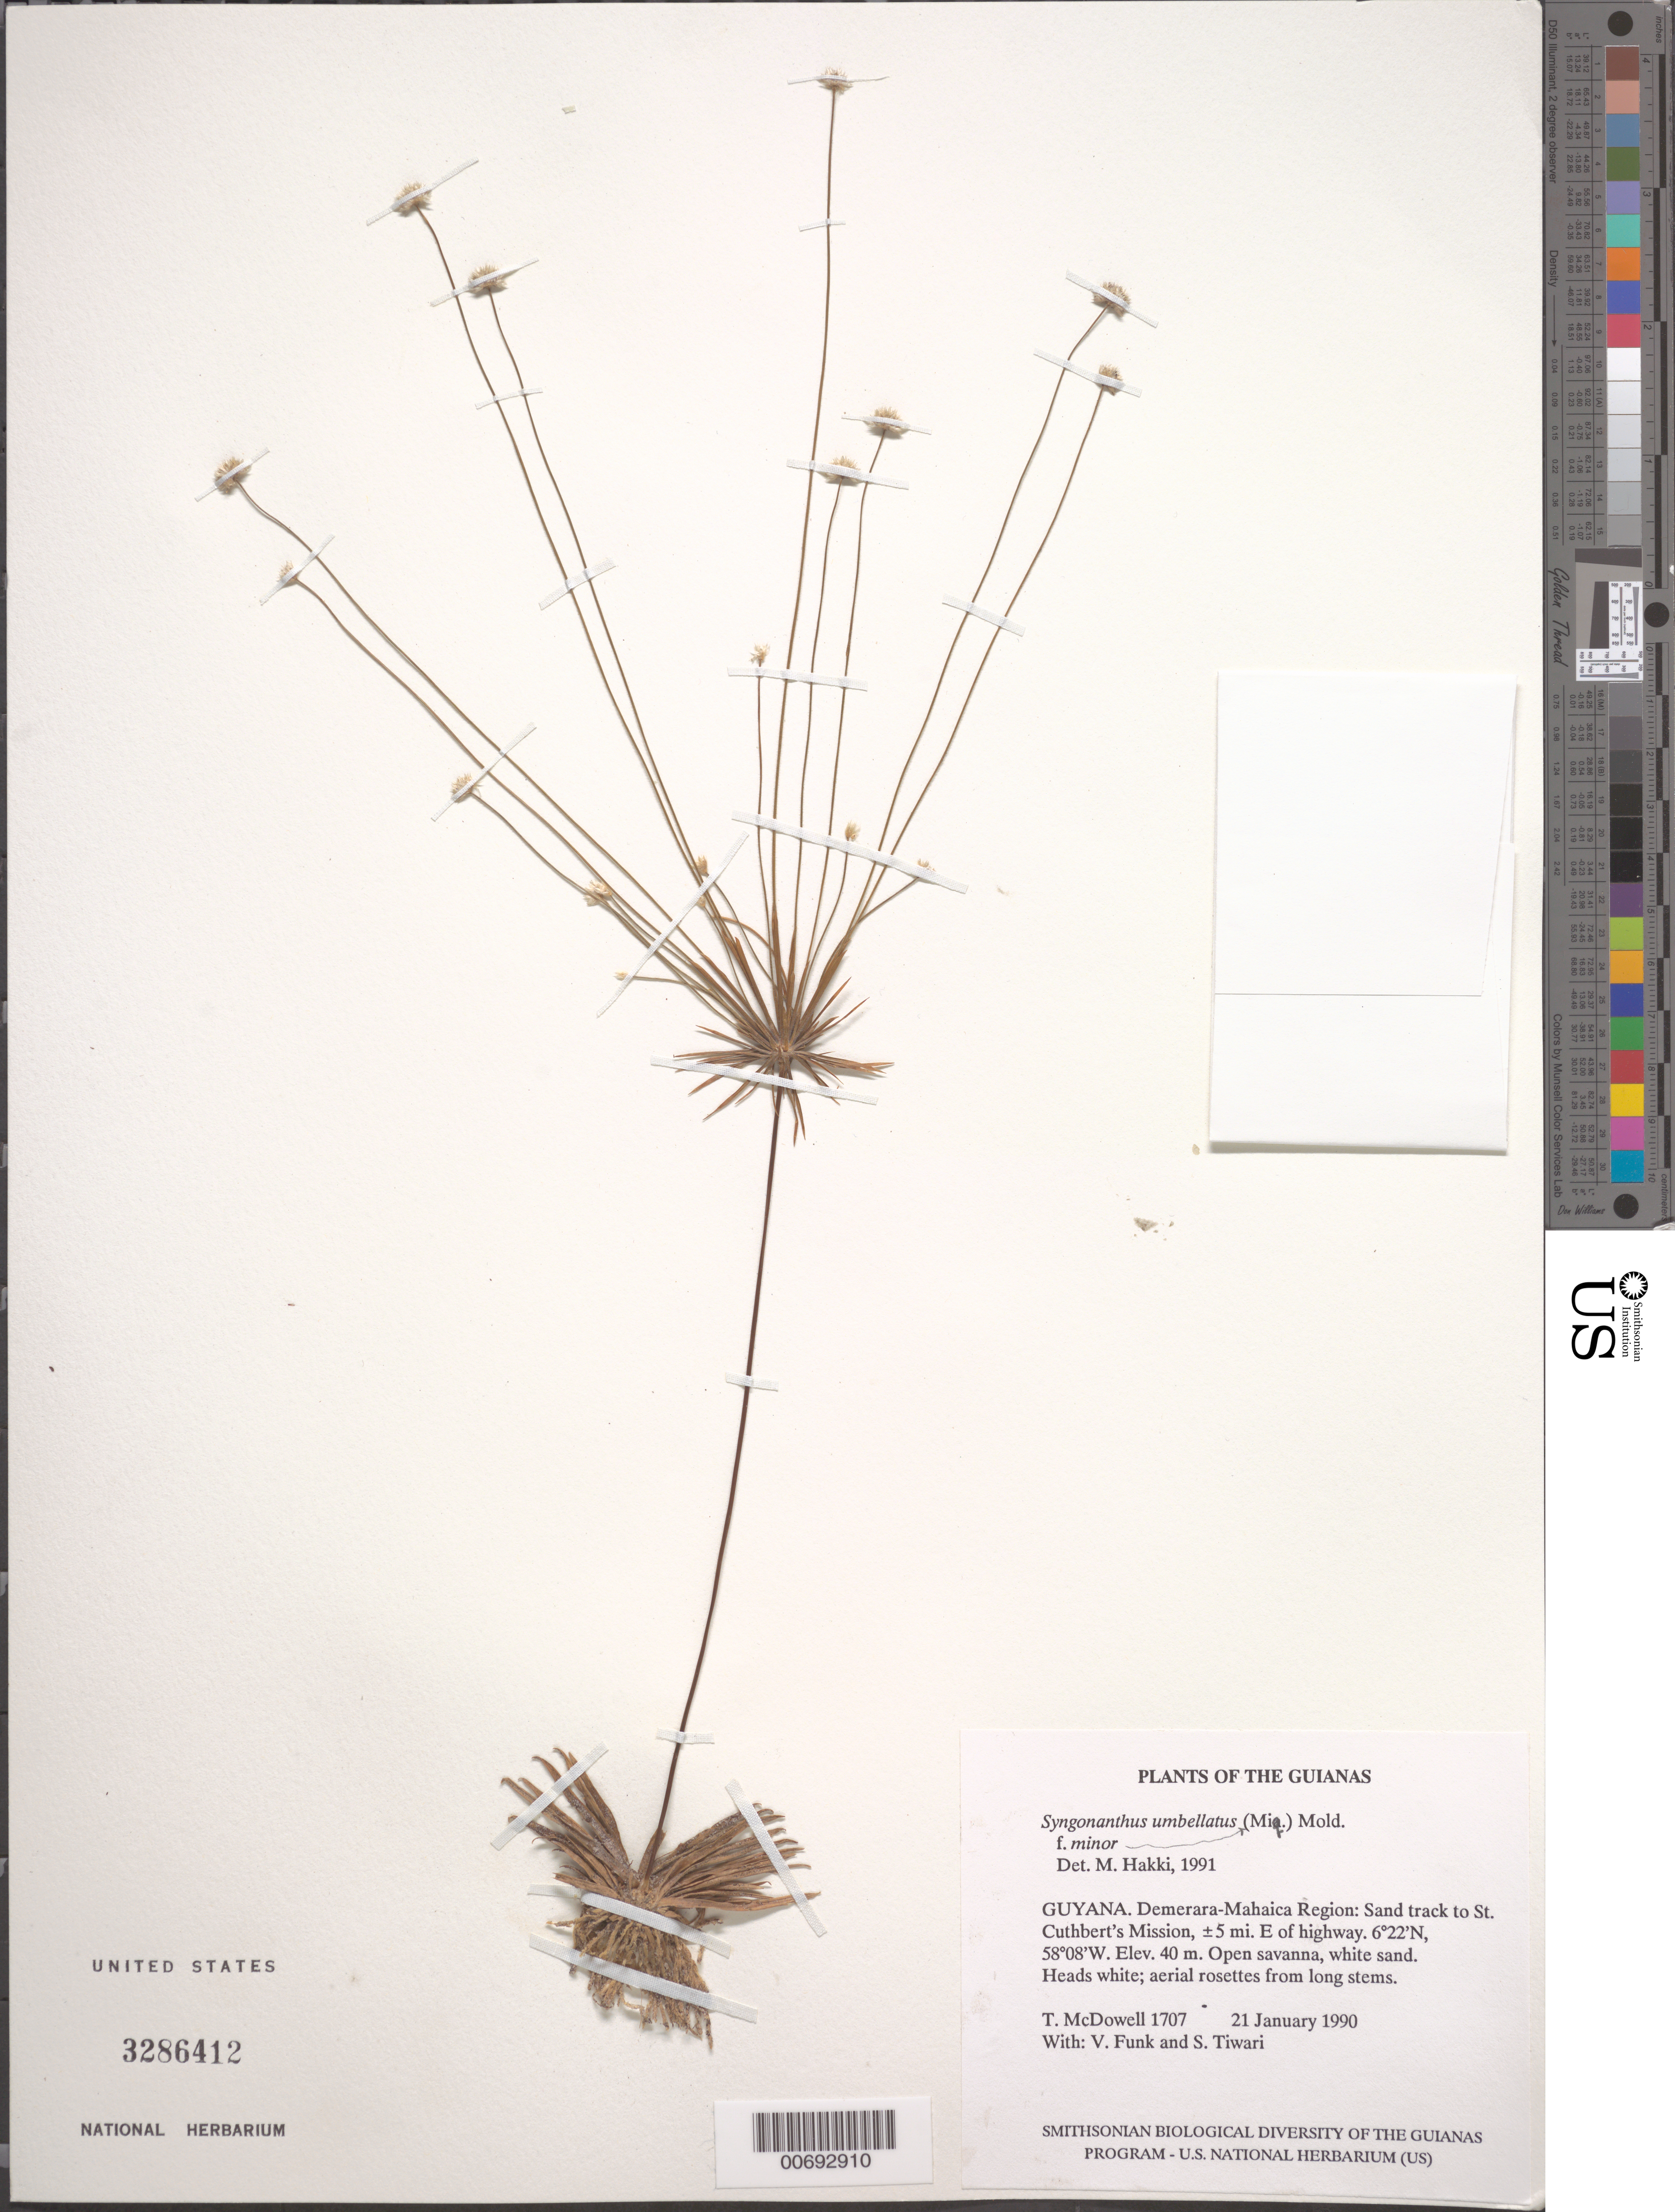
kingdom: Plantae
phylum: Tracheophyta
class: Liliopsida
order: Poales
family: Eriocaulaceae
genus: Syngonanthus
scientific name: Syngonanthus umbellatus f. minor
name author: (Miq.) Moldenke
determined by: Hakki, M. J.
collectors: T. McDowell, V. Funk & S. Tiwari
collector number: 1707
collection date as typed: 21 January 1990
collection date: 1990-01-21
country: Guyana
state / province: Demerara-Mahaica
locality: Sand track to St. Cuthbert's Mission, ±5 mi. E of highway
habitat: Open savanna, white sand, highly soaked from 3 weeks of rain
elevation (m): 40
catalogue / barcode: US 3286412